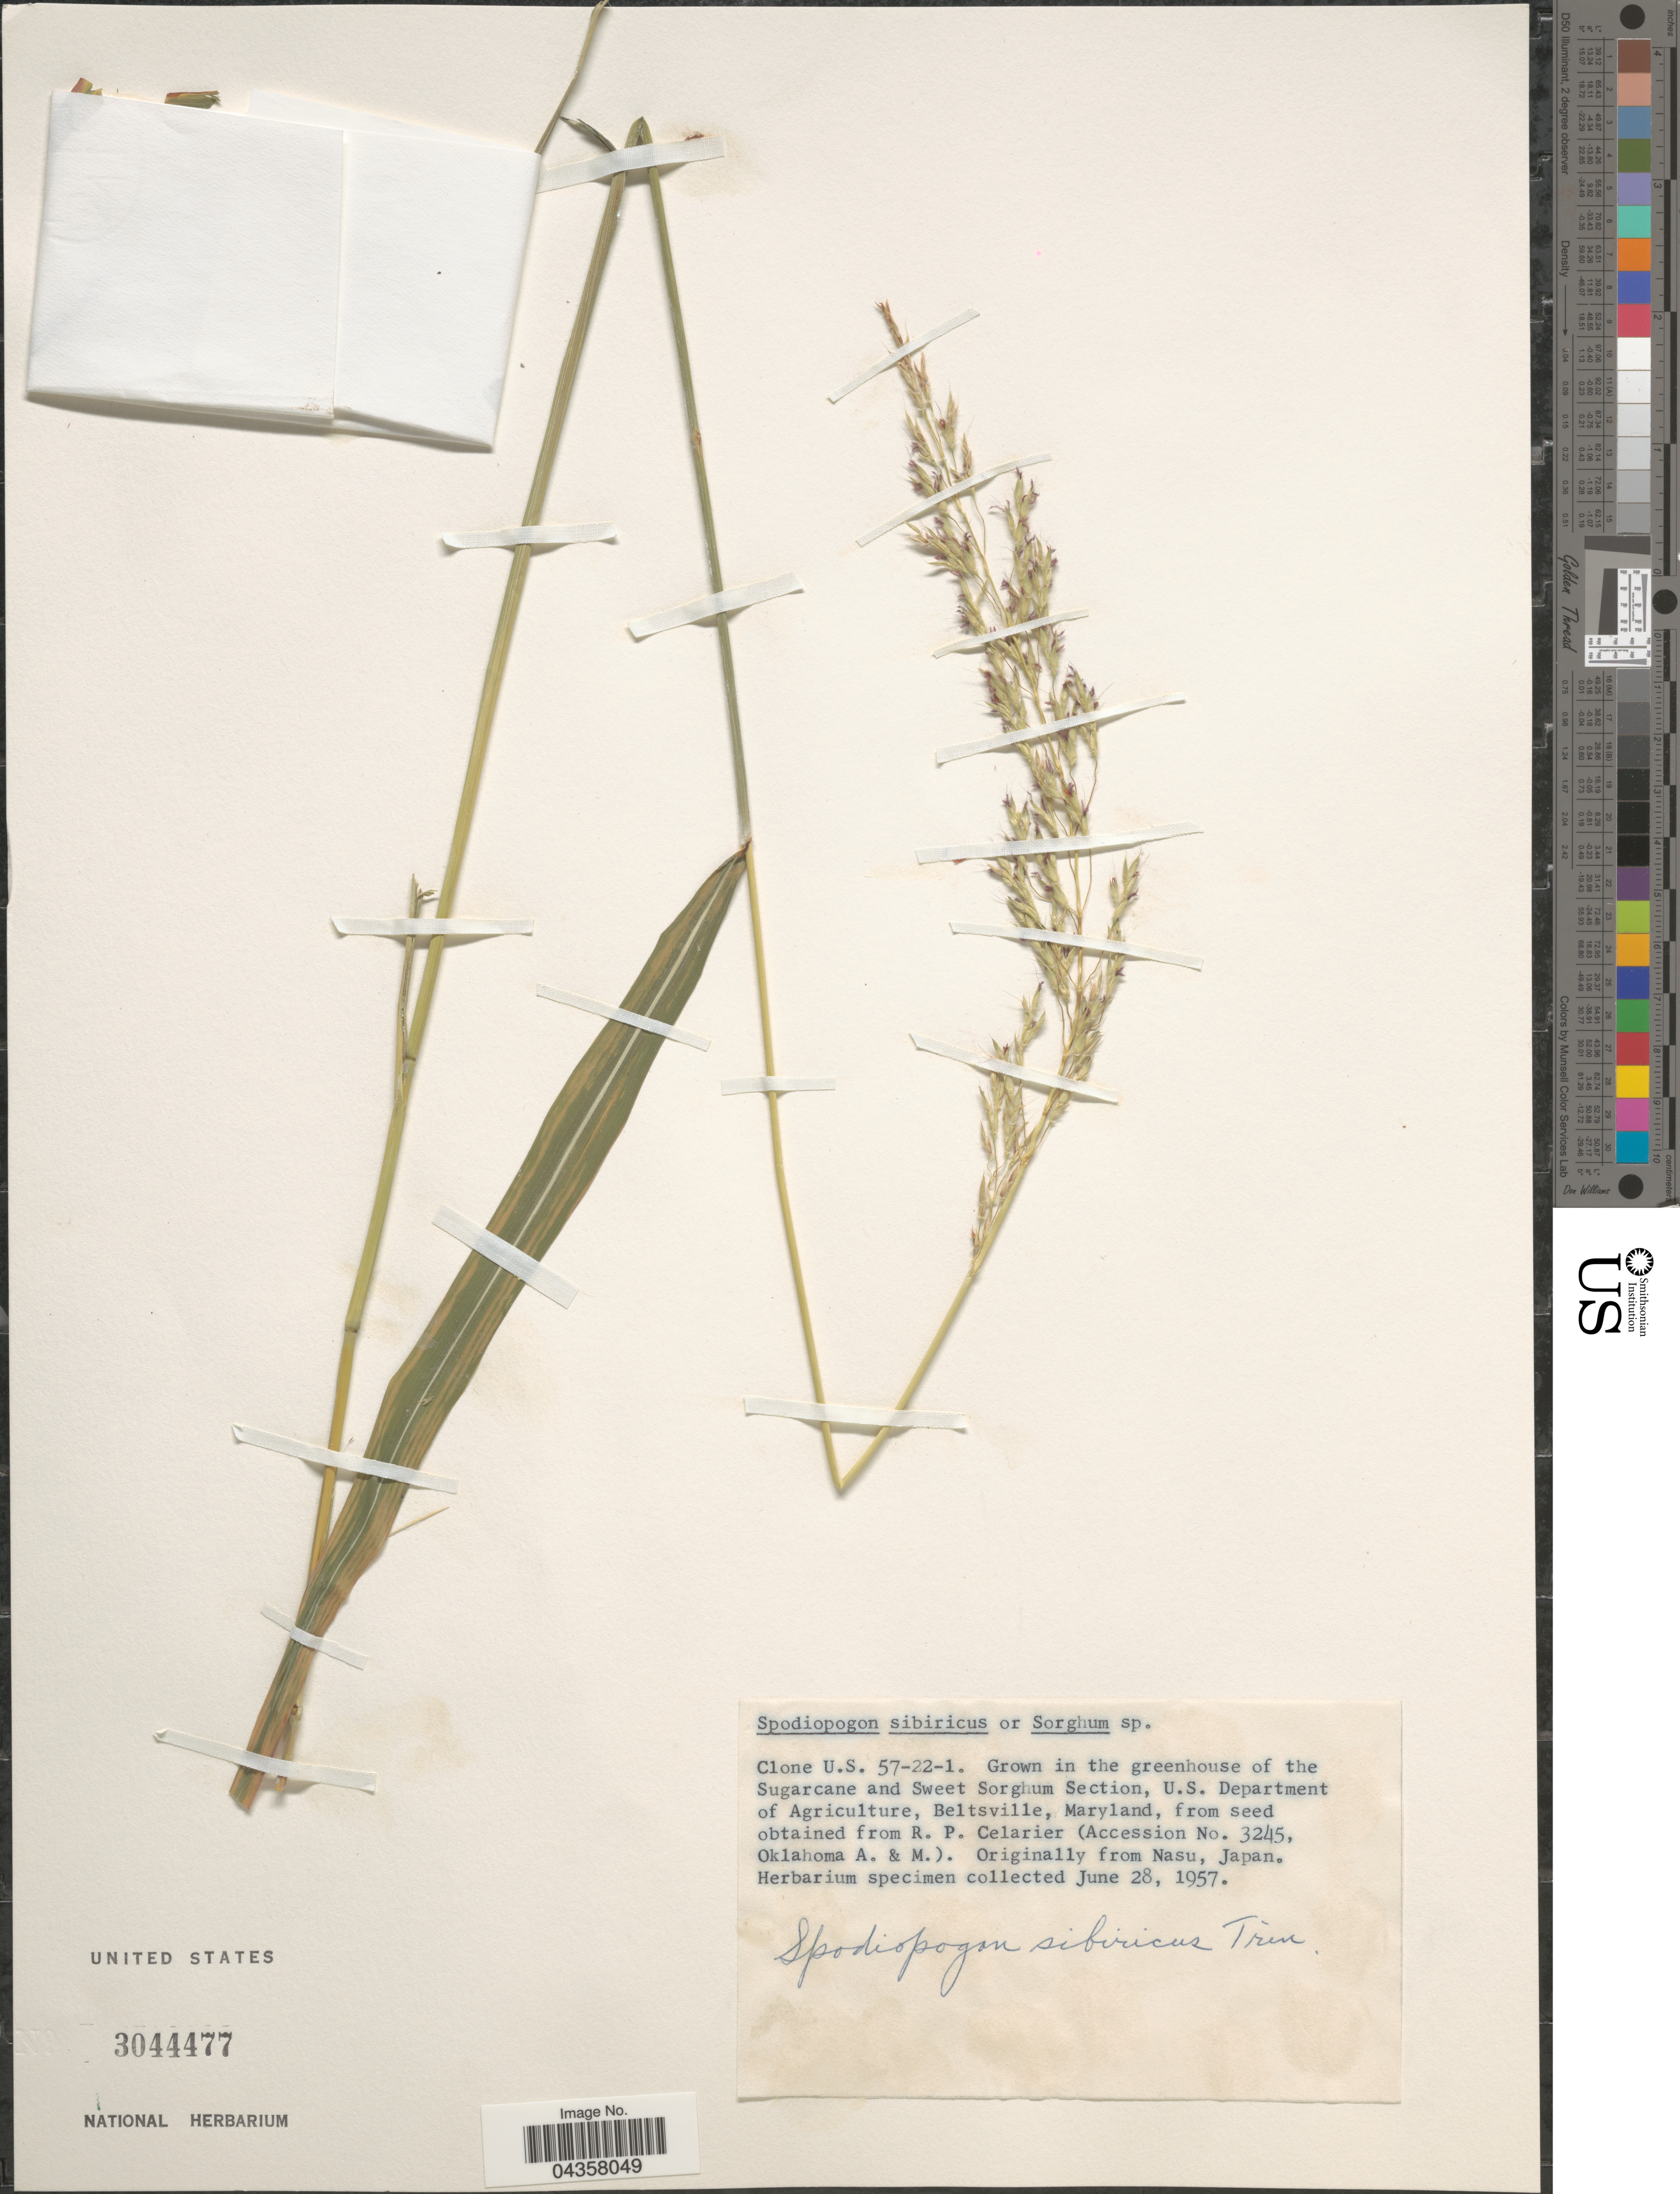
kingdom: Plantae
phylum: Tracheophyta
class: Liliopsida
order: Poales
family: Poaceae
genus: Spodiopogon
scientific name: Spodiopogon sibiricus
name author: Trin.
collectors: R. Celarier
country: United States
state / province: Maryland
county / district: Prince George's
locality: Clone U.S. 57-22-1. Grown in the greenhouse of the Sugarcane and Sweet Sorghum Section, U.S. Department of Agriculture, Beltsville.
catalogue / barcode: US 3044477